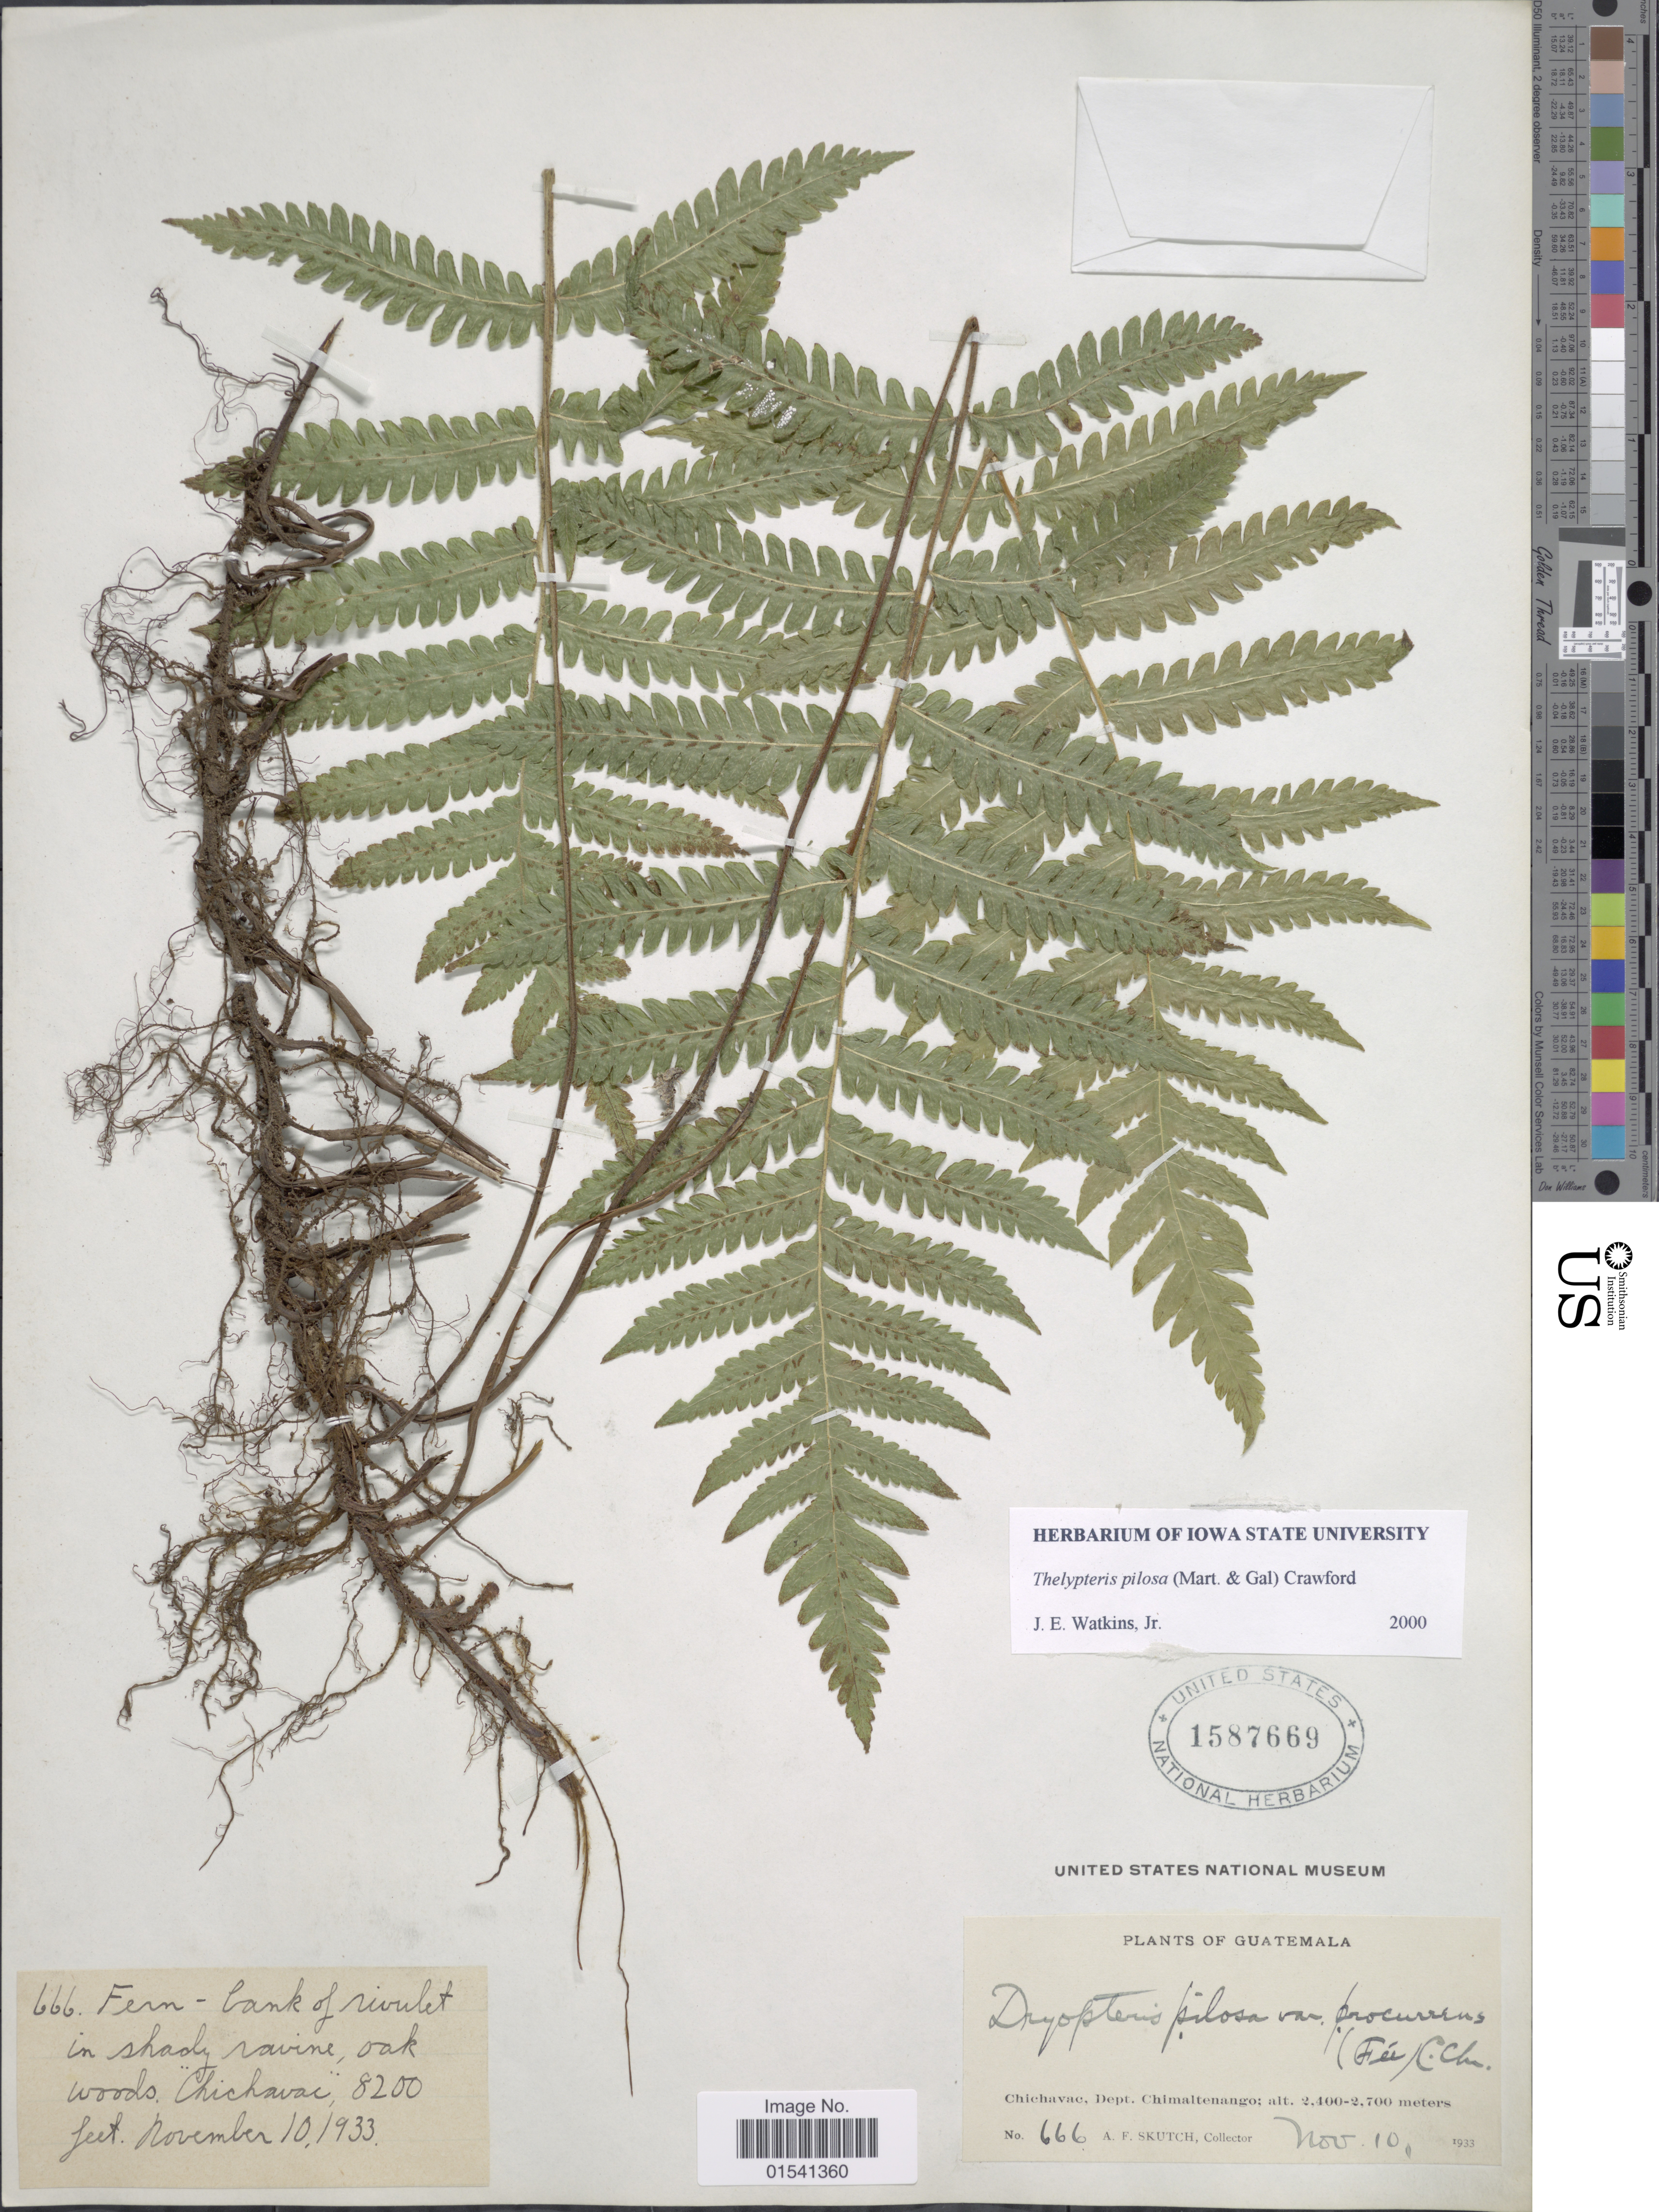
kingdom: Plantae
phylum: Tracheophyta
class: Polypodiopsida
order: Polypodiales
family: Thelypteridaceae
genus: Stegnogramma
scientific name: Stegnogramma pilosa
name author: (M. Martens & Galeotti) K. Iwats.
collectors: A. F. Skutch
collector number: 666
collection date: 1933-11-10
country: Guatemala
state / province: Chimaltenango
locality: Chichavac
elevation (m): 2400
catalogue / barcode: US 1587669